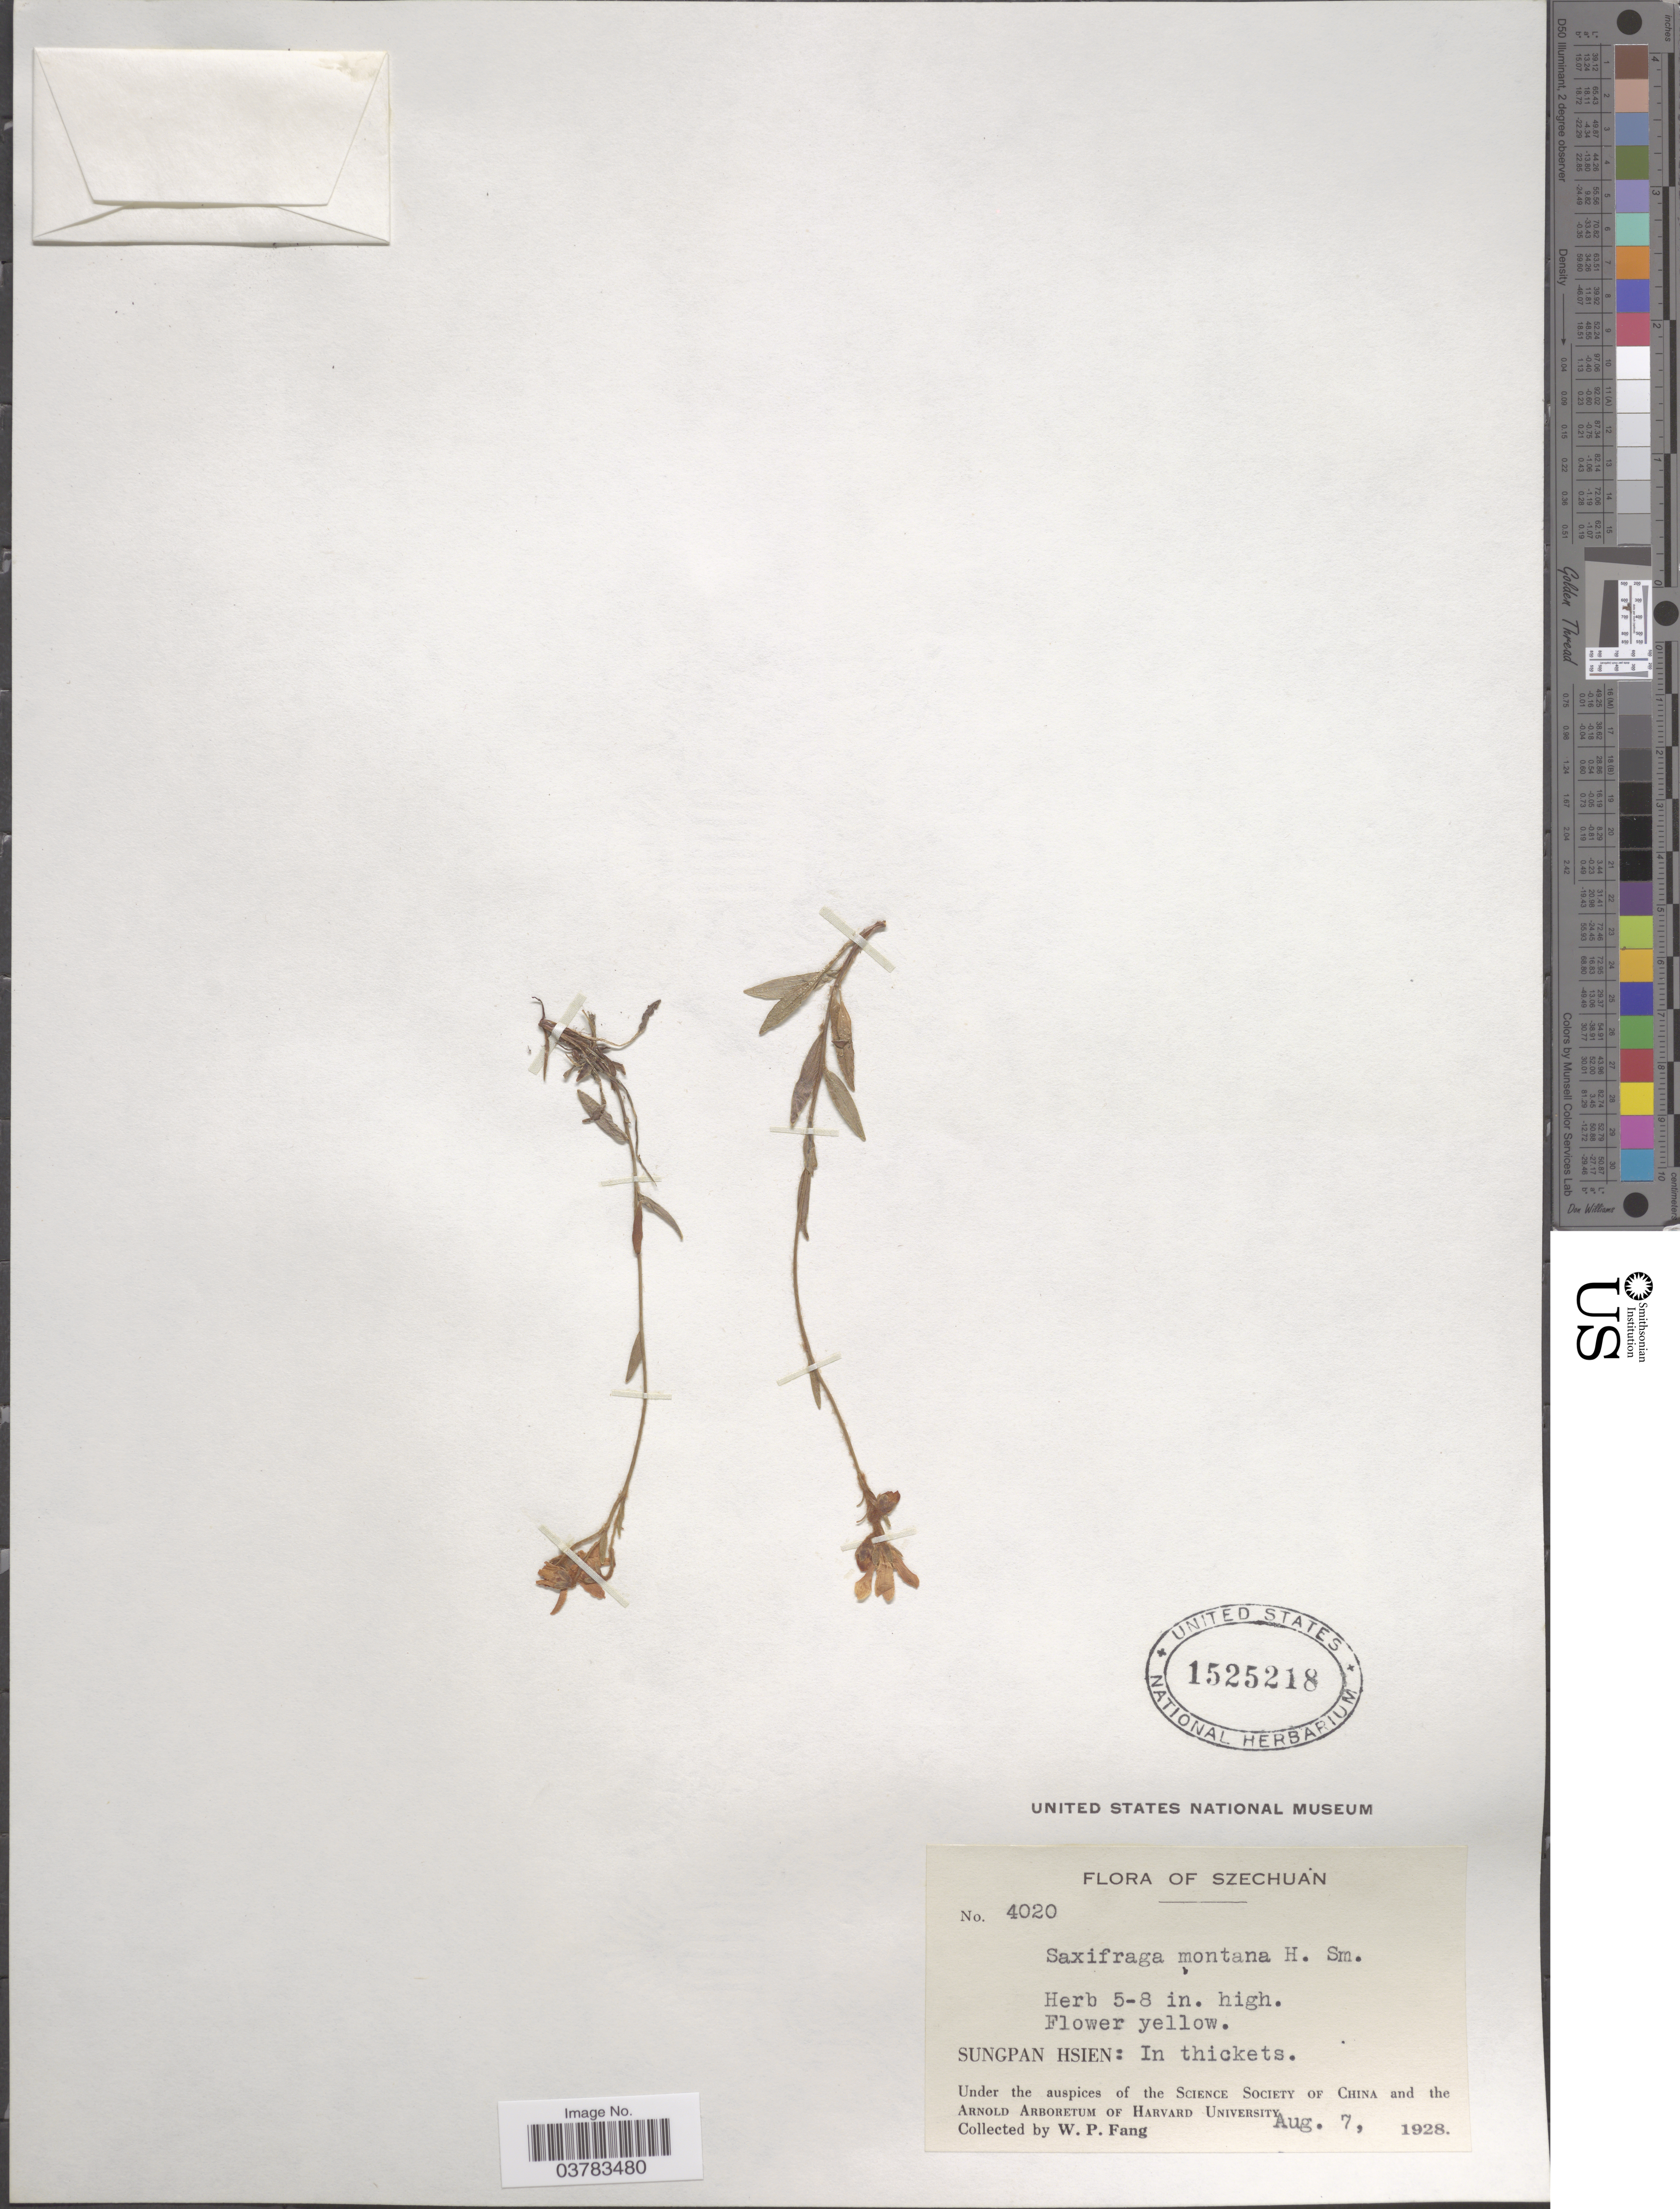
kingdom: Plantae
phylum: Tracheophyta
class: Magnoliopsida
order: Saxifragales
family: Saxifragaceae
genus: Saxifraga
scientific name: Saxifraga montana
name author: (Small) Fedde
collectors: W. P. Fang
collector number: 4020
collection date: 1928-08-07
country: China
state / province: Sichuan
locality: Szechuan. Sungpan Hsien: In thickets.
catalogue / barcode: US 1525218